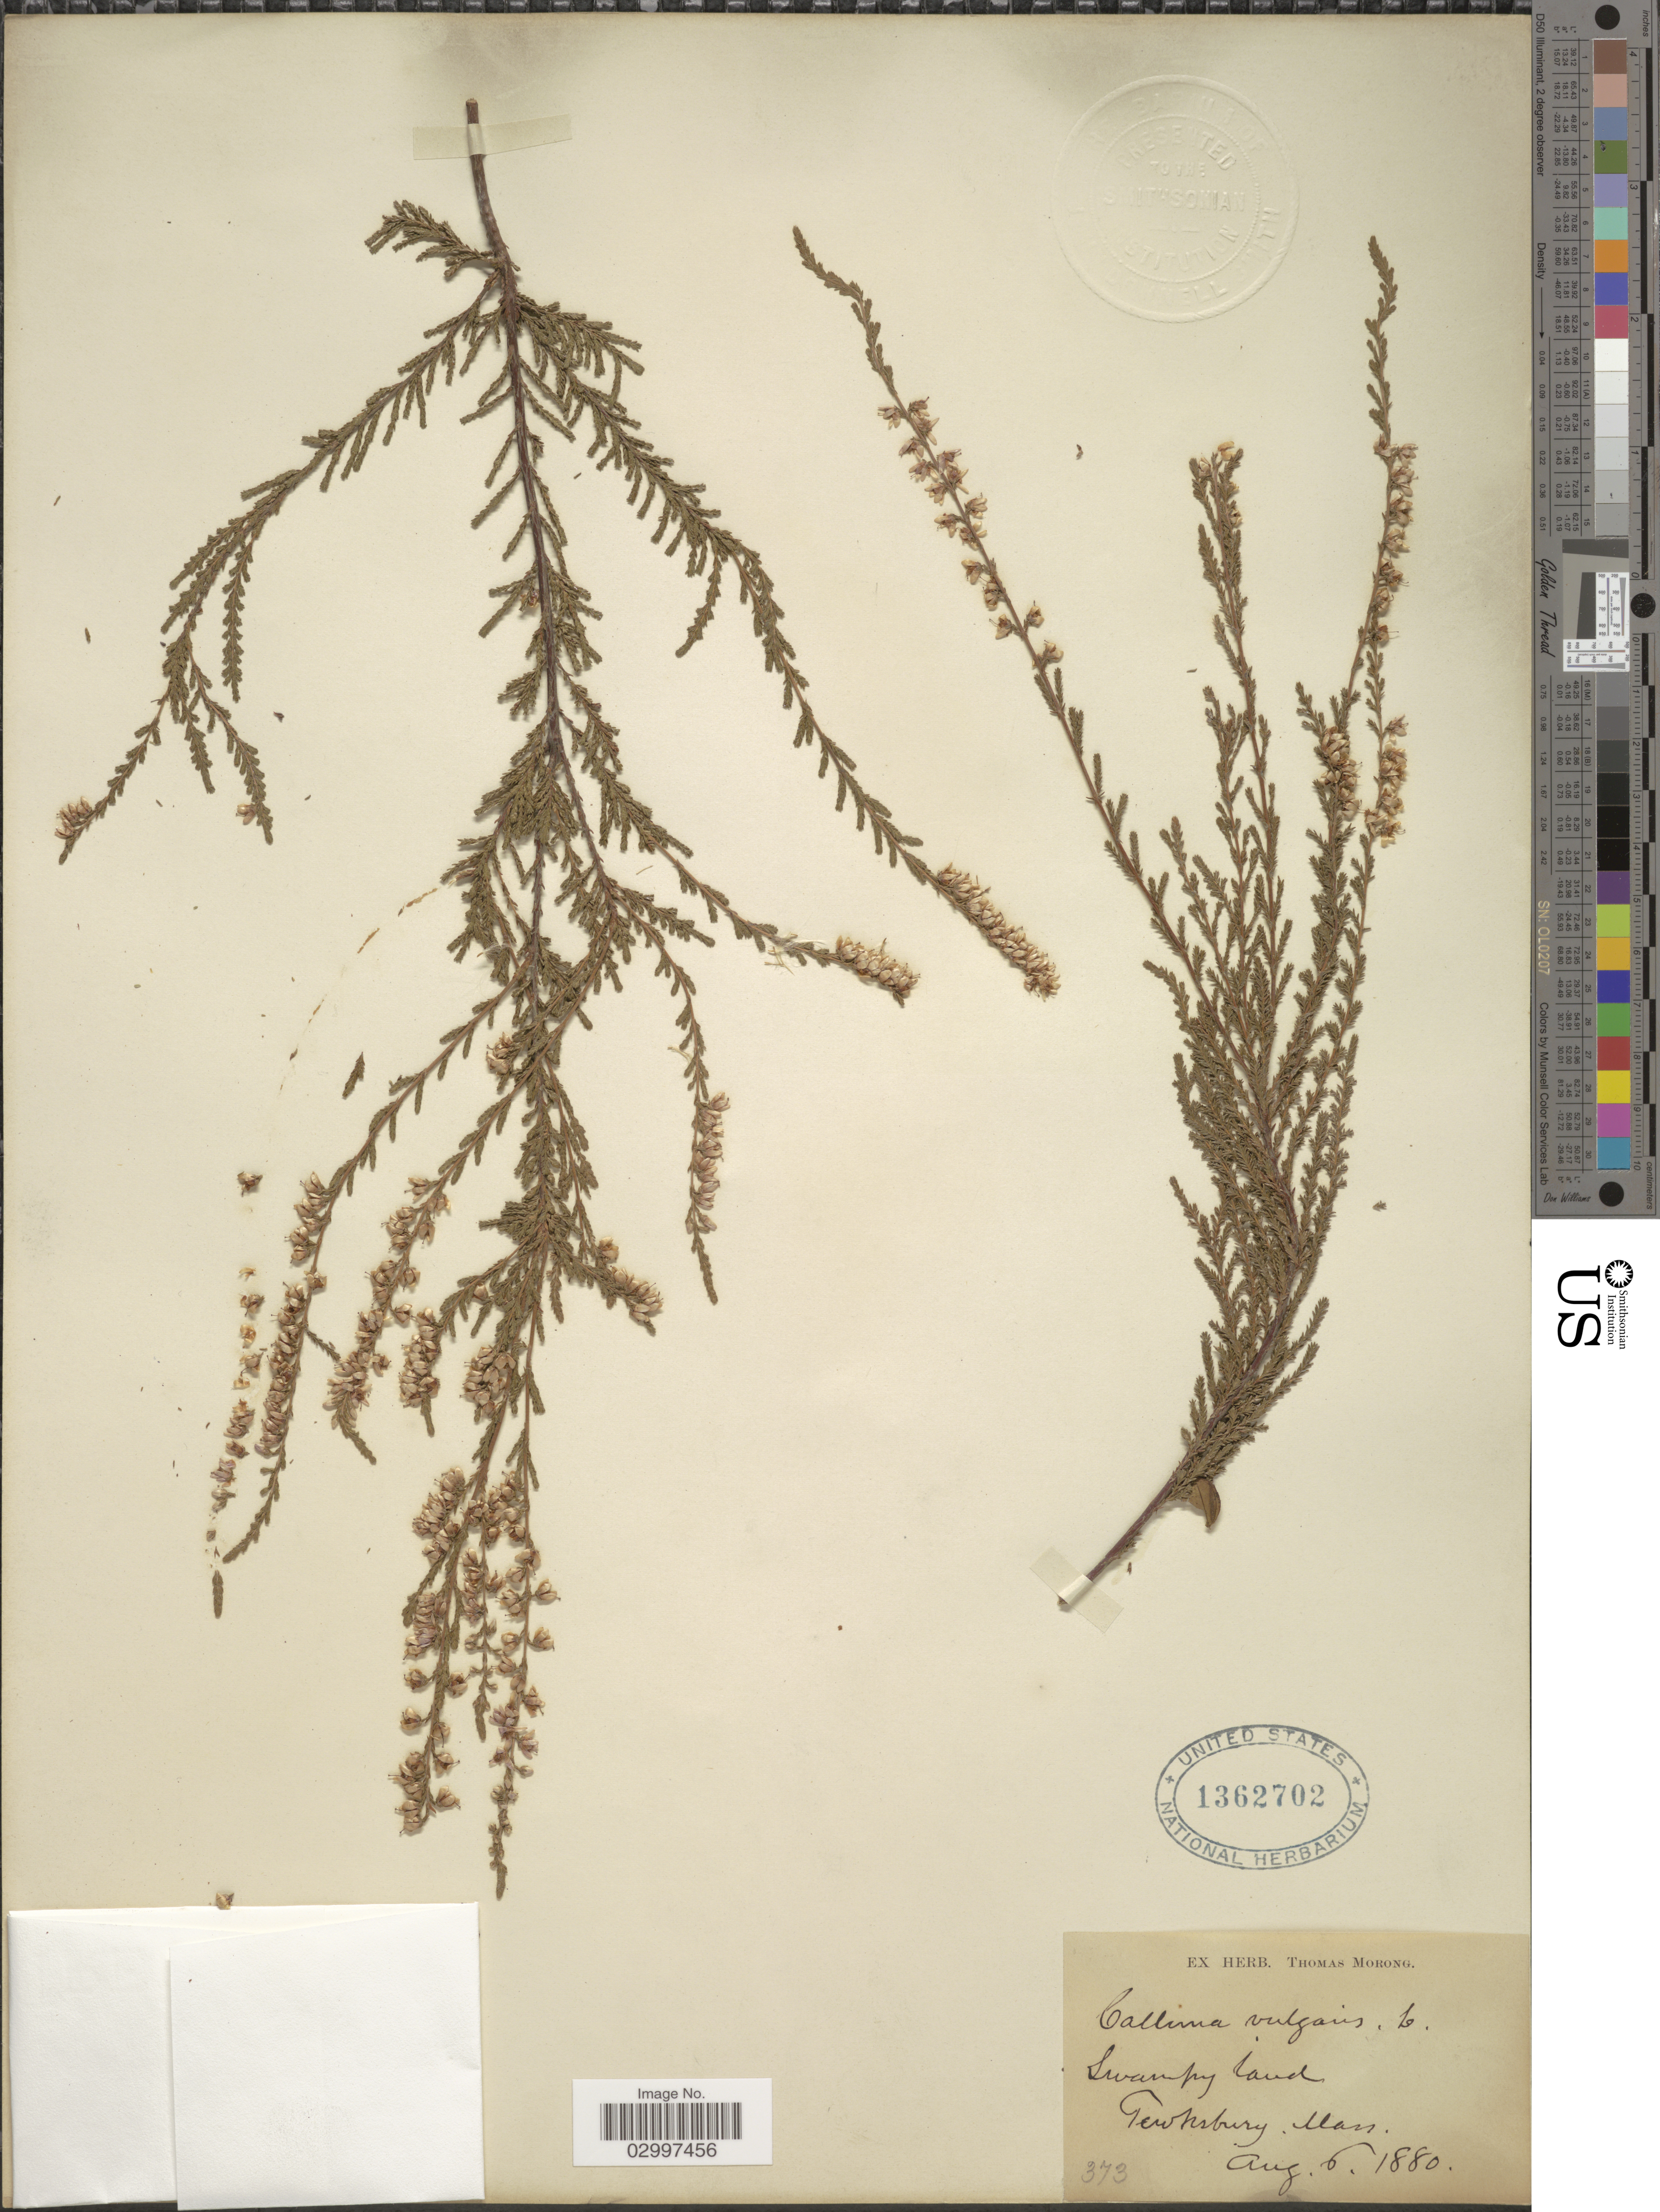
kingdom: Plantae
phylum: Tracheophyta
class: Magnoliopsida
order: Ericales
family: Ericaceae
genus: Calluna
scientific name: Calluna vulgaris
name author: (L.) Hull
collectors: ex Herb. T. Morong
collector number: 373?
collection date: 1880-08-06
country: United States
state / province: Massachusetts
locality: Tewksbury. Mass.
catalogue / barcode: US 1362702